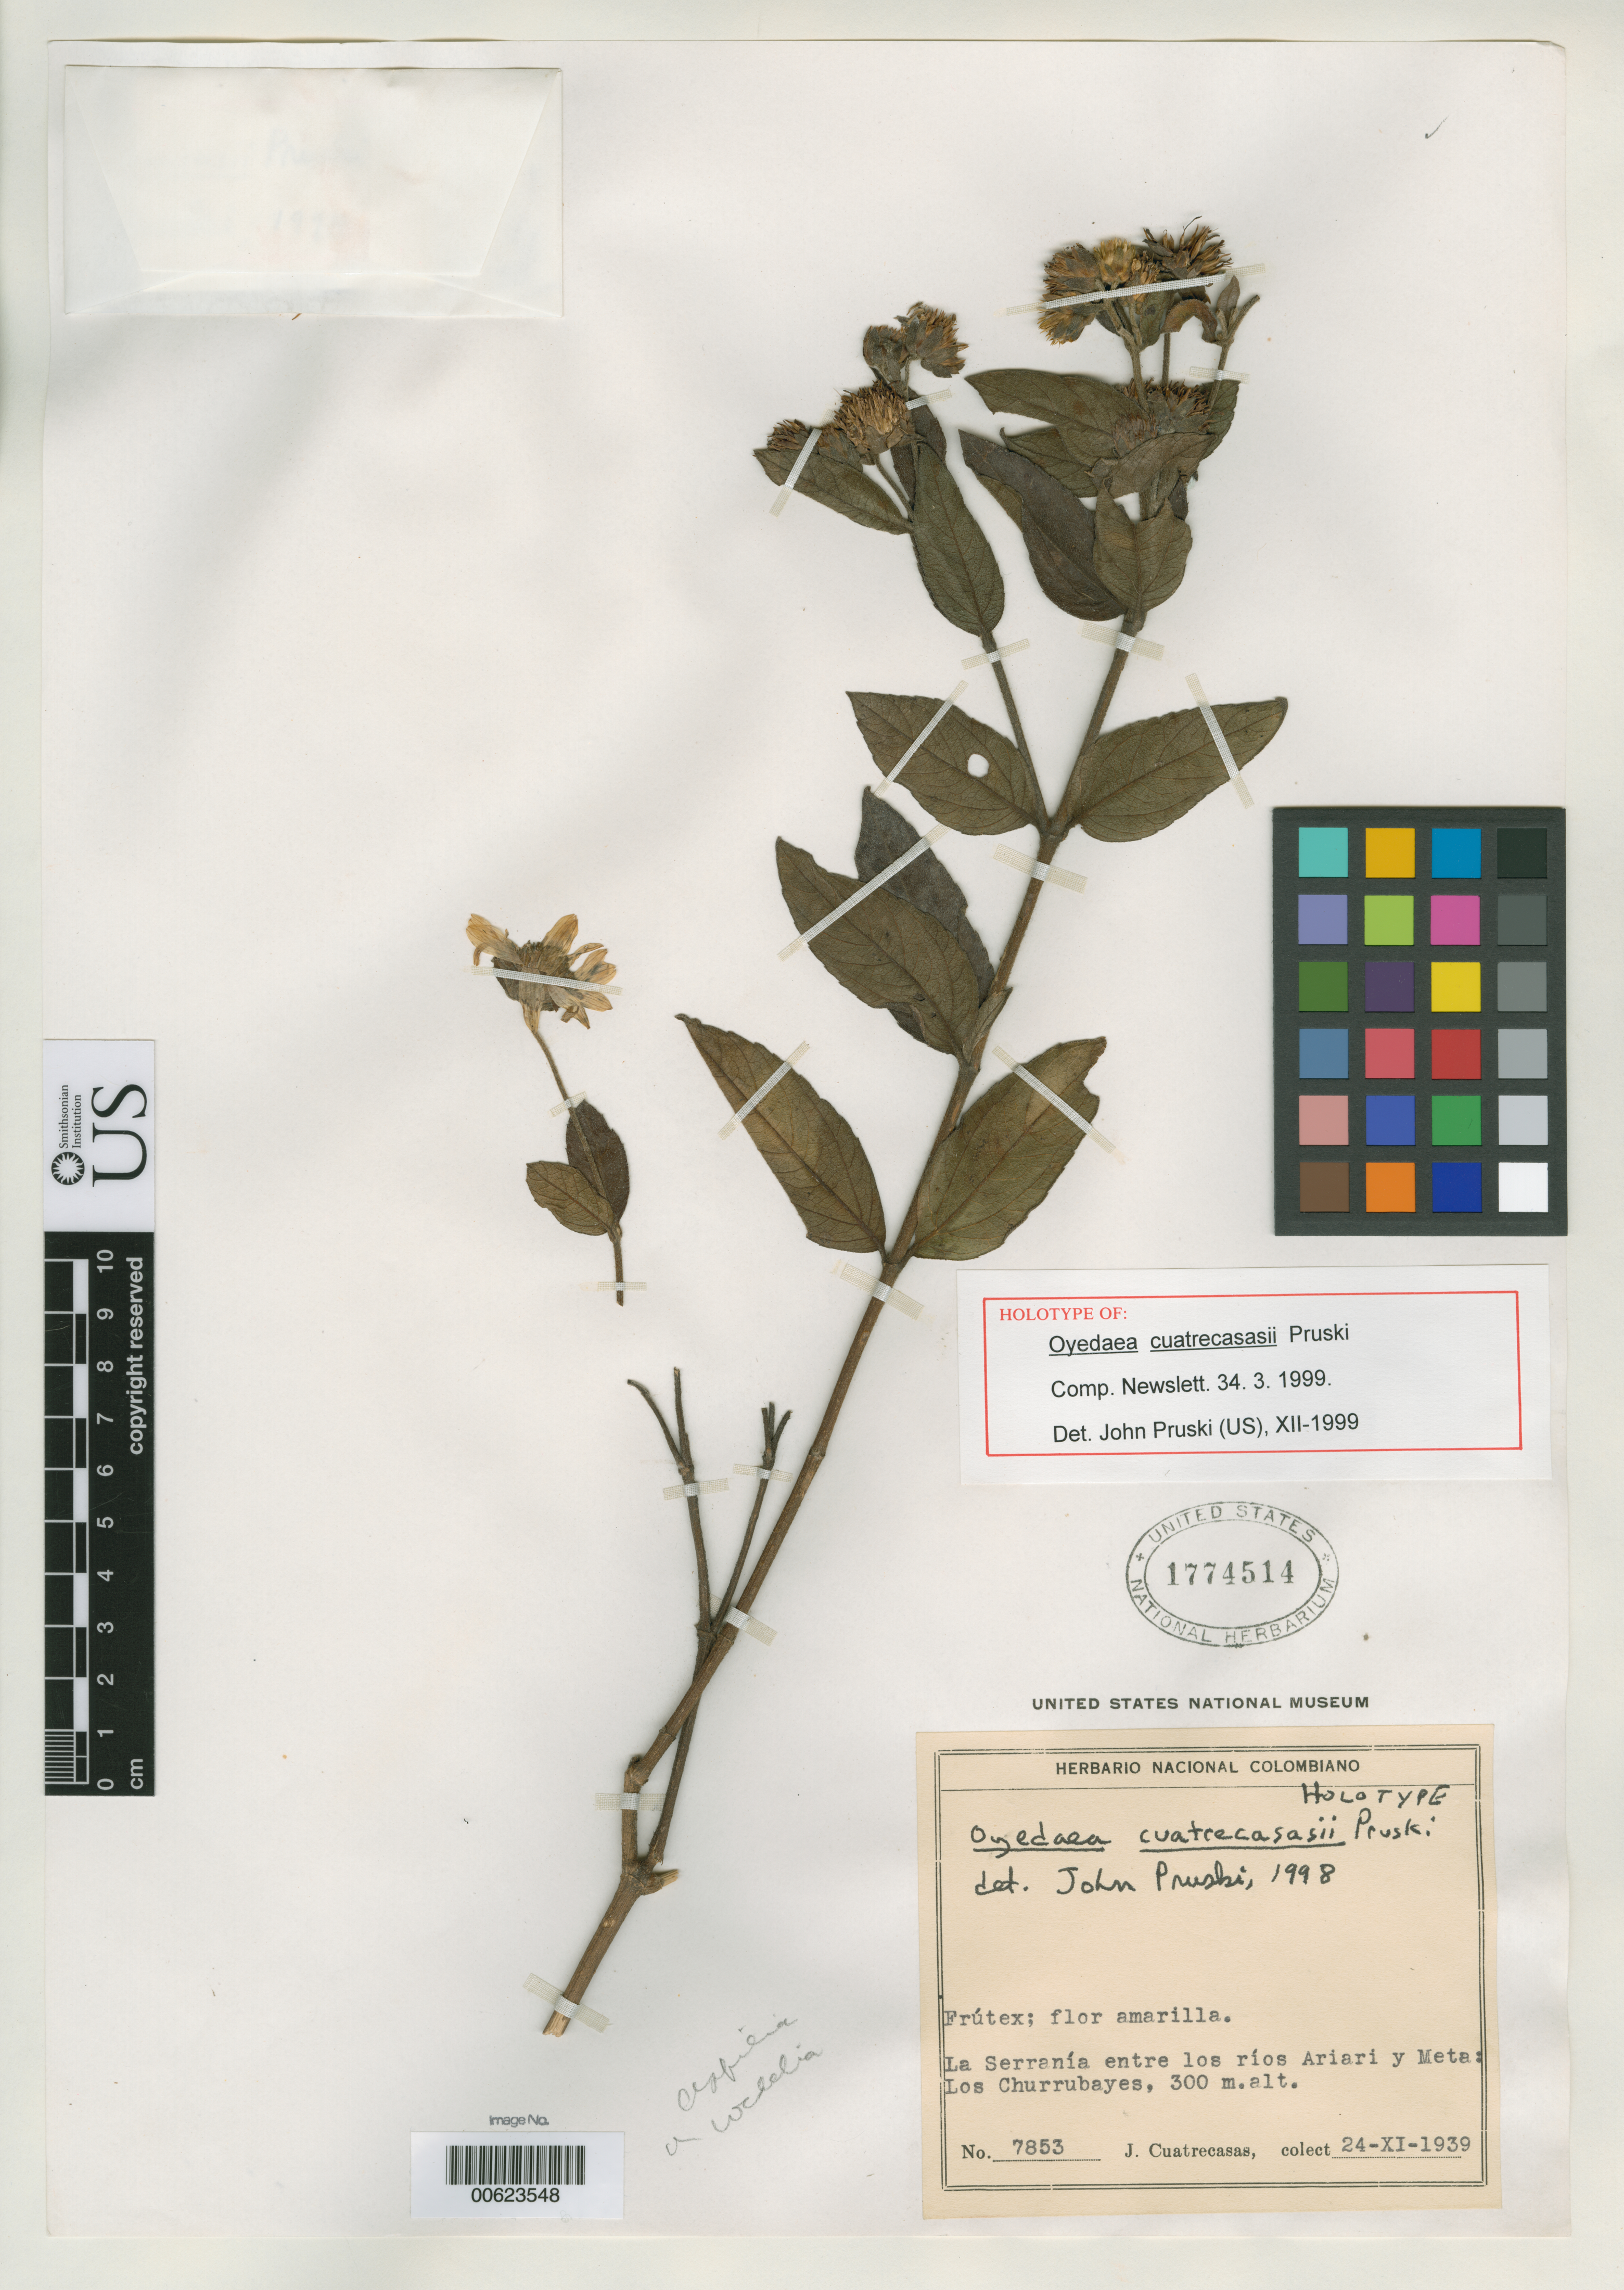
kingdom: Plantae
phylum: Tracheophyta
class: Magnoliopsida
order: Asterales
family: Asteraceae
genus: Oyedaea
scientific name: Oyedaea cuatrecasasii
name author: Pruski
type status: Holotype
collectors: J. Cuatrecasas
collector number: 7853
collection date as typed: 24 Nov 1939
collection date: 1939-11-24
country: Colombia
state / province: Meta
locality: La Serrania entre los Rios Ariari & Meta, Los Churrubayes.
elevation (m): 300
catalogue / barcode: US 1774514